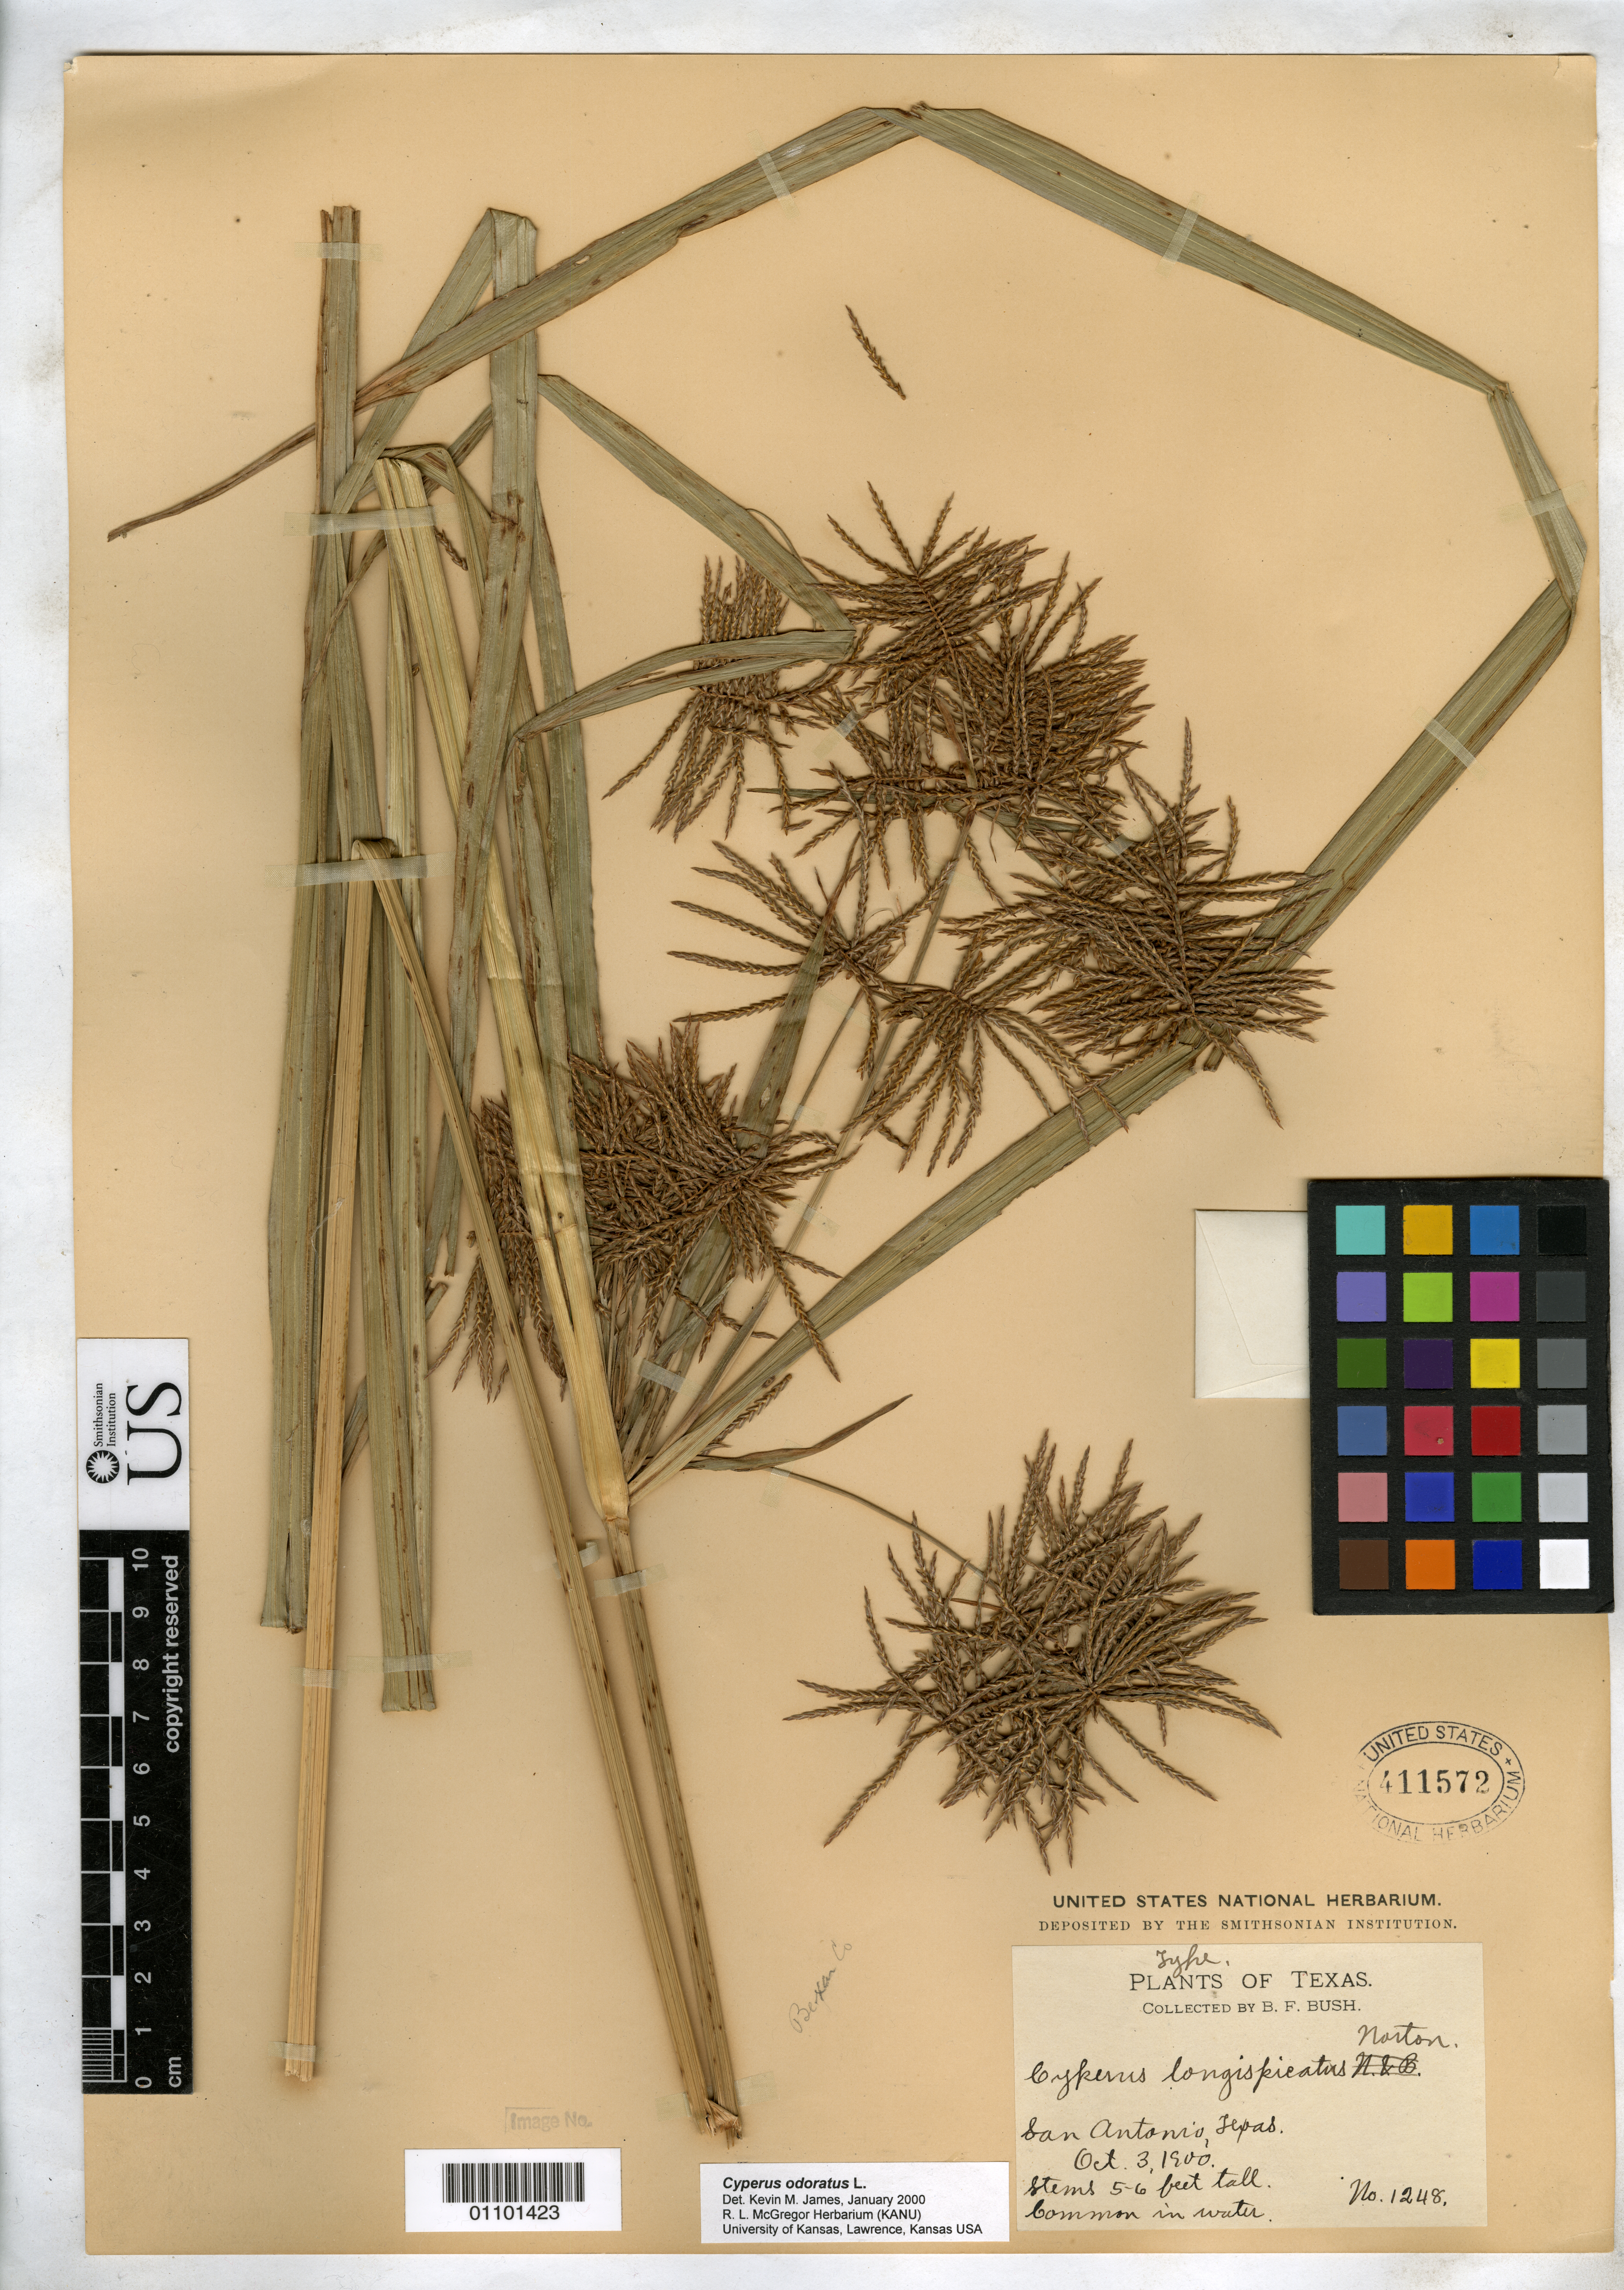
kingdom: Plantae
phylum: Tracheophyta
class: Liliopsida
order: Poales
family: Cyperaceae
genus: Cyperus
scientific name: Cyperus longispicatus Norton, nom. illeg.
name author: Norton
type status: Type Collection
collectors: B. F. Bush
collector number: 1248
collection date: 1900-10-03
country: United States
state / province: Texas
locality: San Antonio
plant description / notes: Protologue does not indicate herbarium for holotype; this specimen marked "Type" is possibly the holotype (Norton worked in the herbarium of the Missouri Botanical Garden, but relocated from Missouri to Maryland shortly before publication of this name)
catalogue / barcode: US 411572